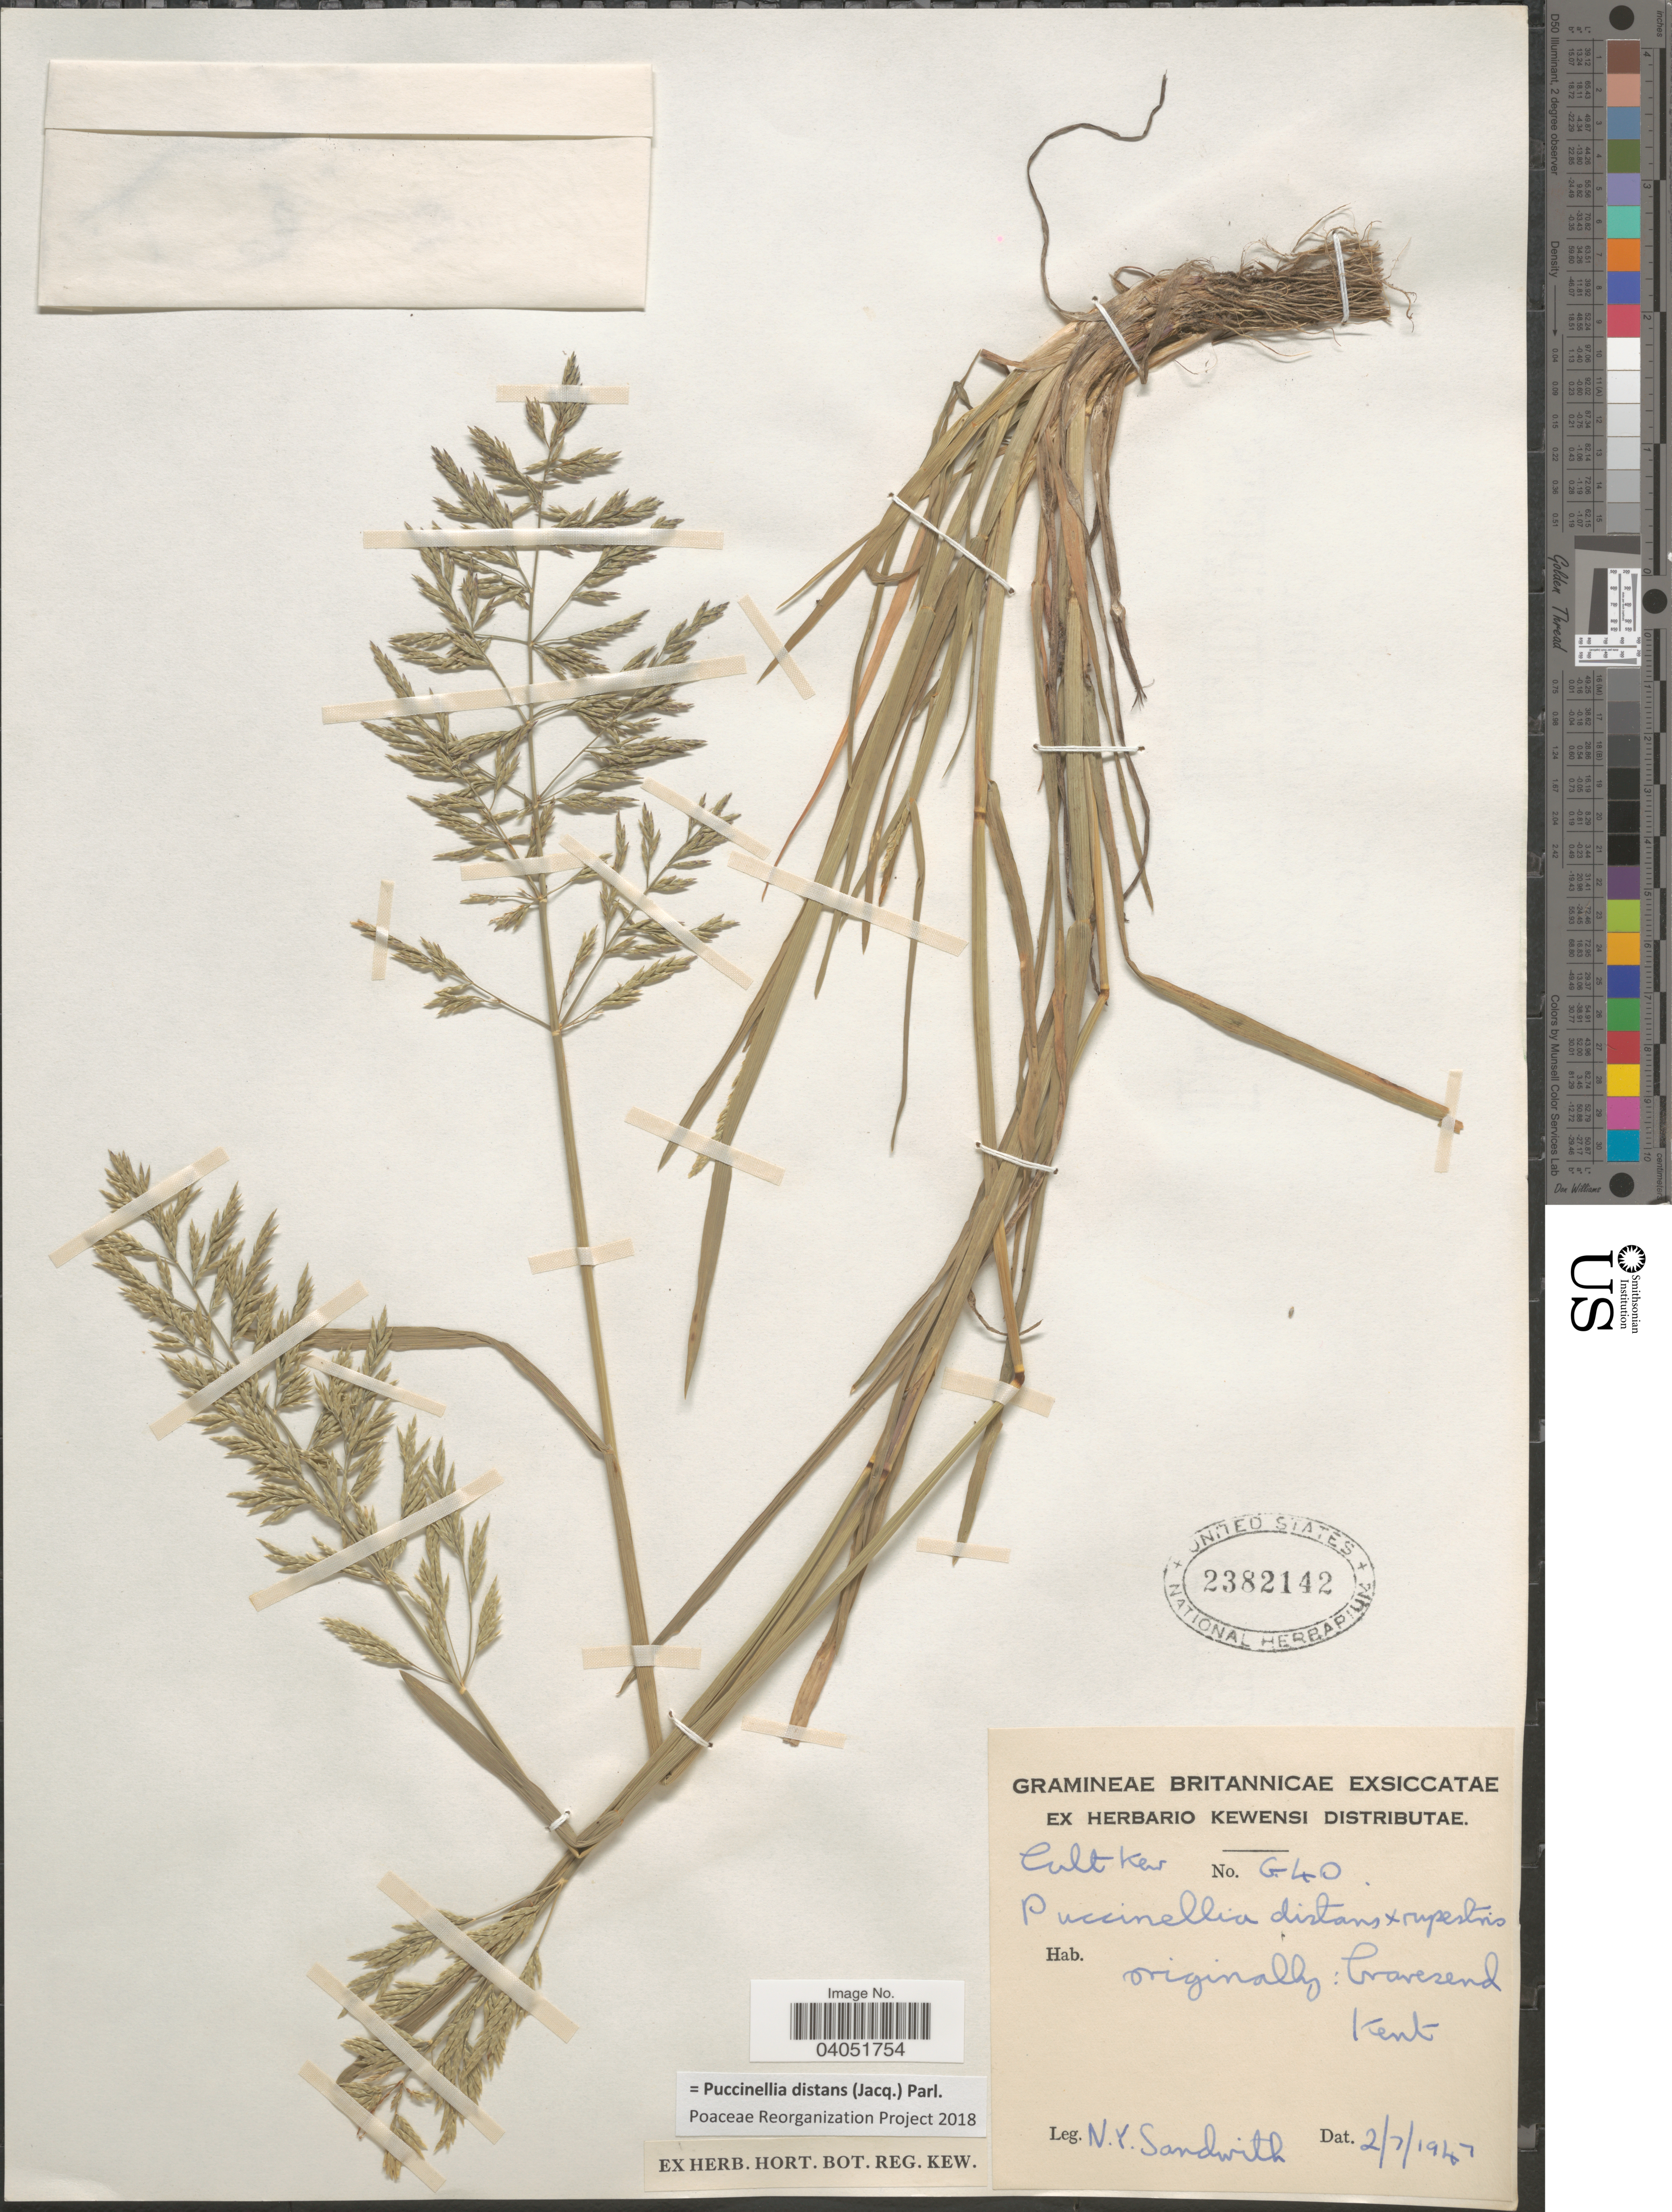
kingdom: Plantae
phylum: Tracheophyta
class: Liliopsida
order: Poales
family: Poaceae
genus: Puccinellia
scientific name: Puccinellia distans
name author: (Jacq.) Parl.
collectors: N. Y. Sandwith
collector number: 640*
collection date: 1947-07-02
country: United Kingdom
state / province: England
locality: Kew.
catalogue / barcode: US 2382142